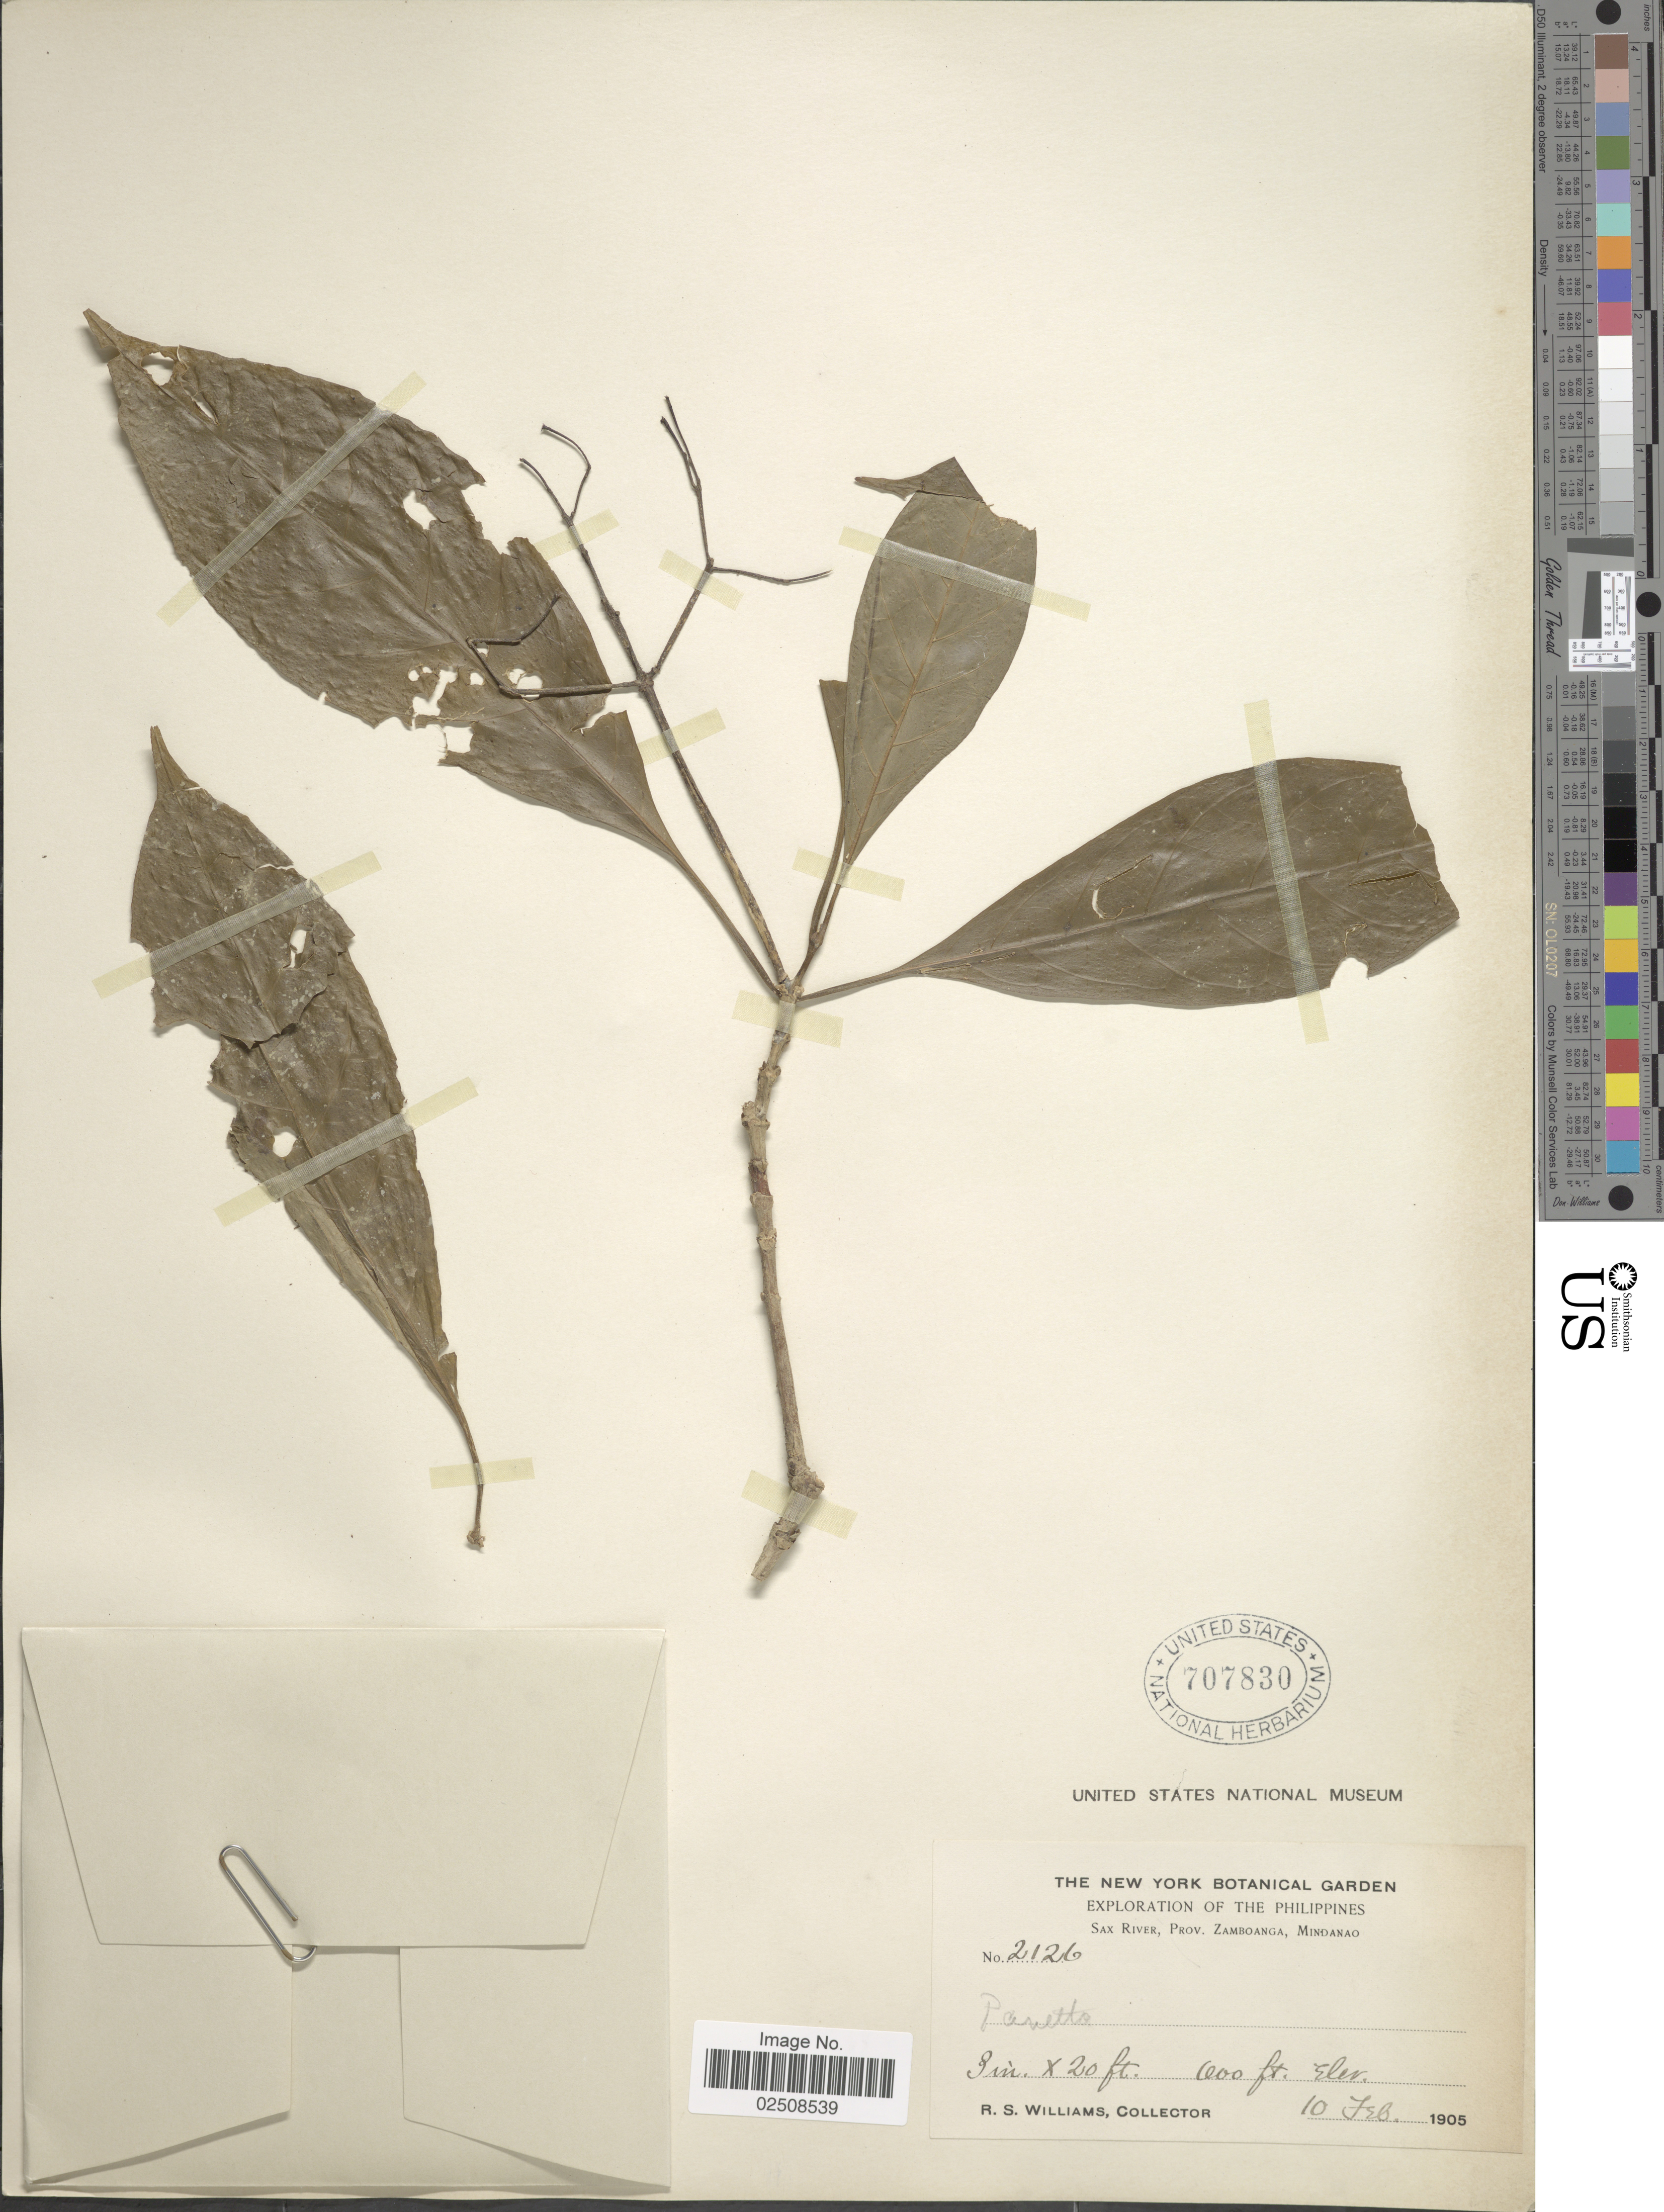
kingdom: Plantae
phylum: Tracheophyta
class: Magnoliopsida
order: Gentianales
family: Rubiaceae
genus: Pavetta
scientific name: Pavetta indica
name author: L.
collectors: R. S. Williams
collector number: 2126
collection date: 1905-02-10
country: Philippines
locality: Sax River, Prov. Zamboanga, Mindanao.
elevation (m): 183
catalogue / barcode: US 707830